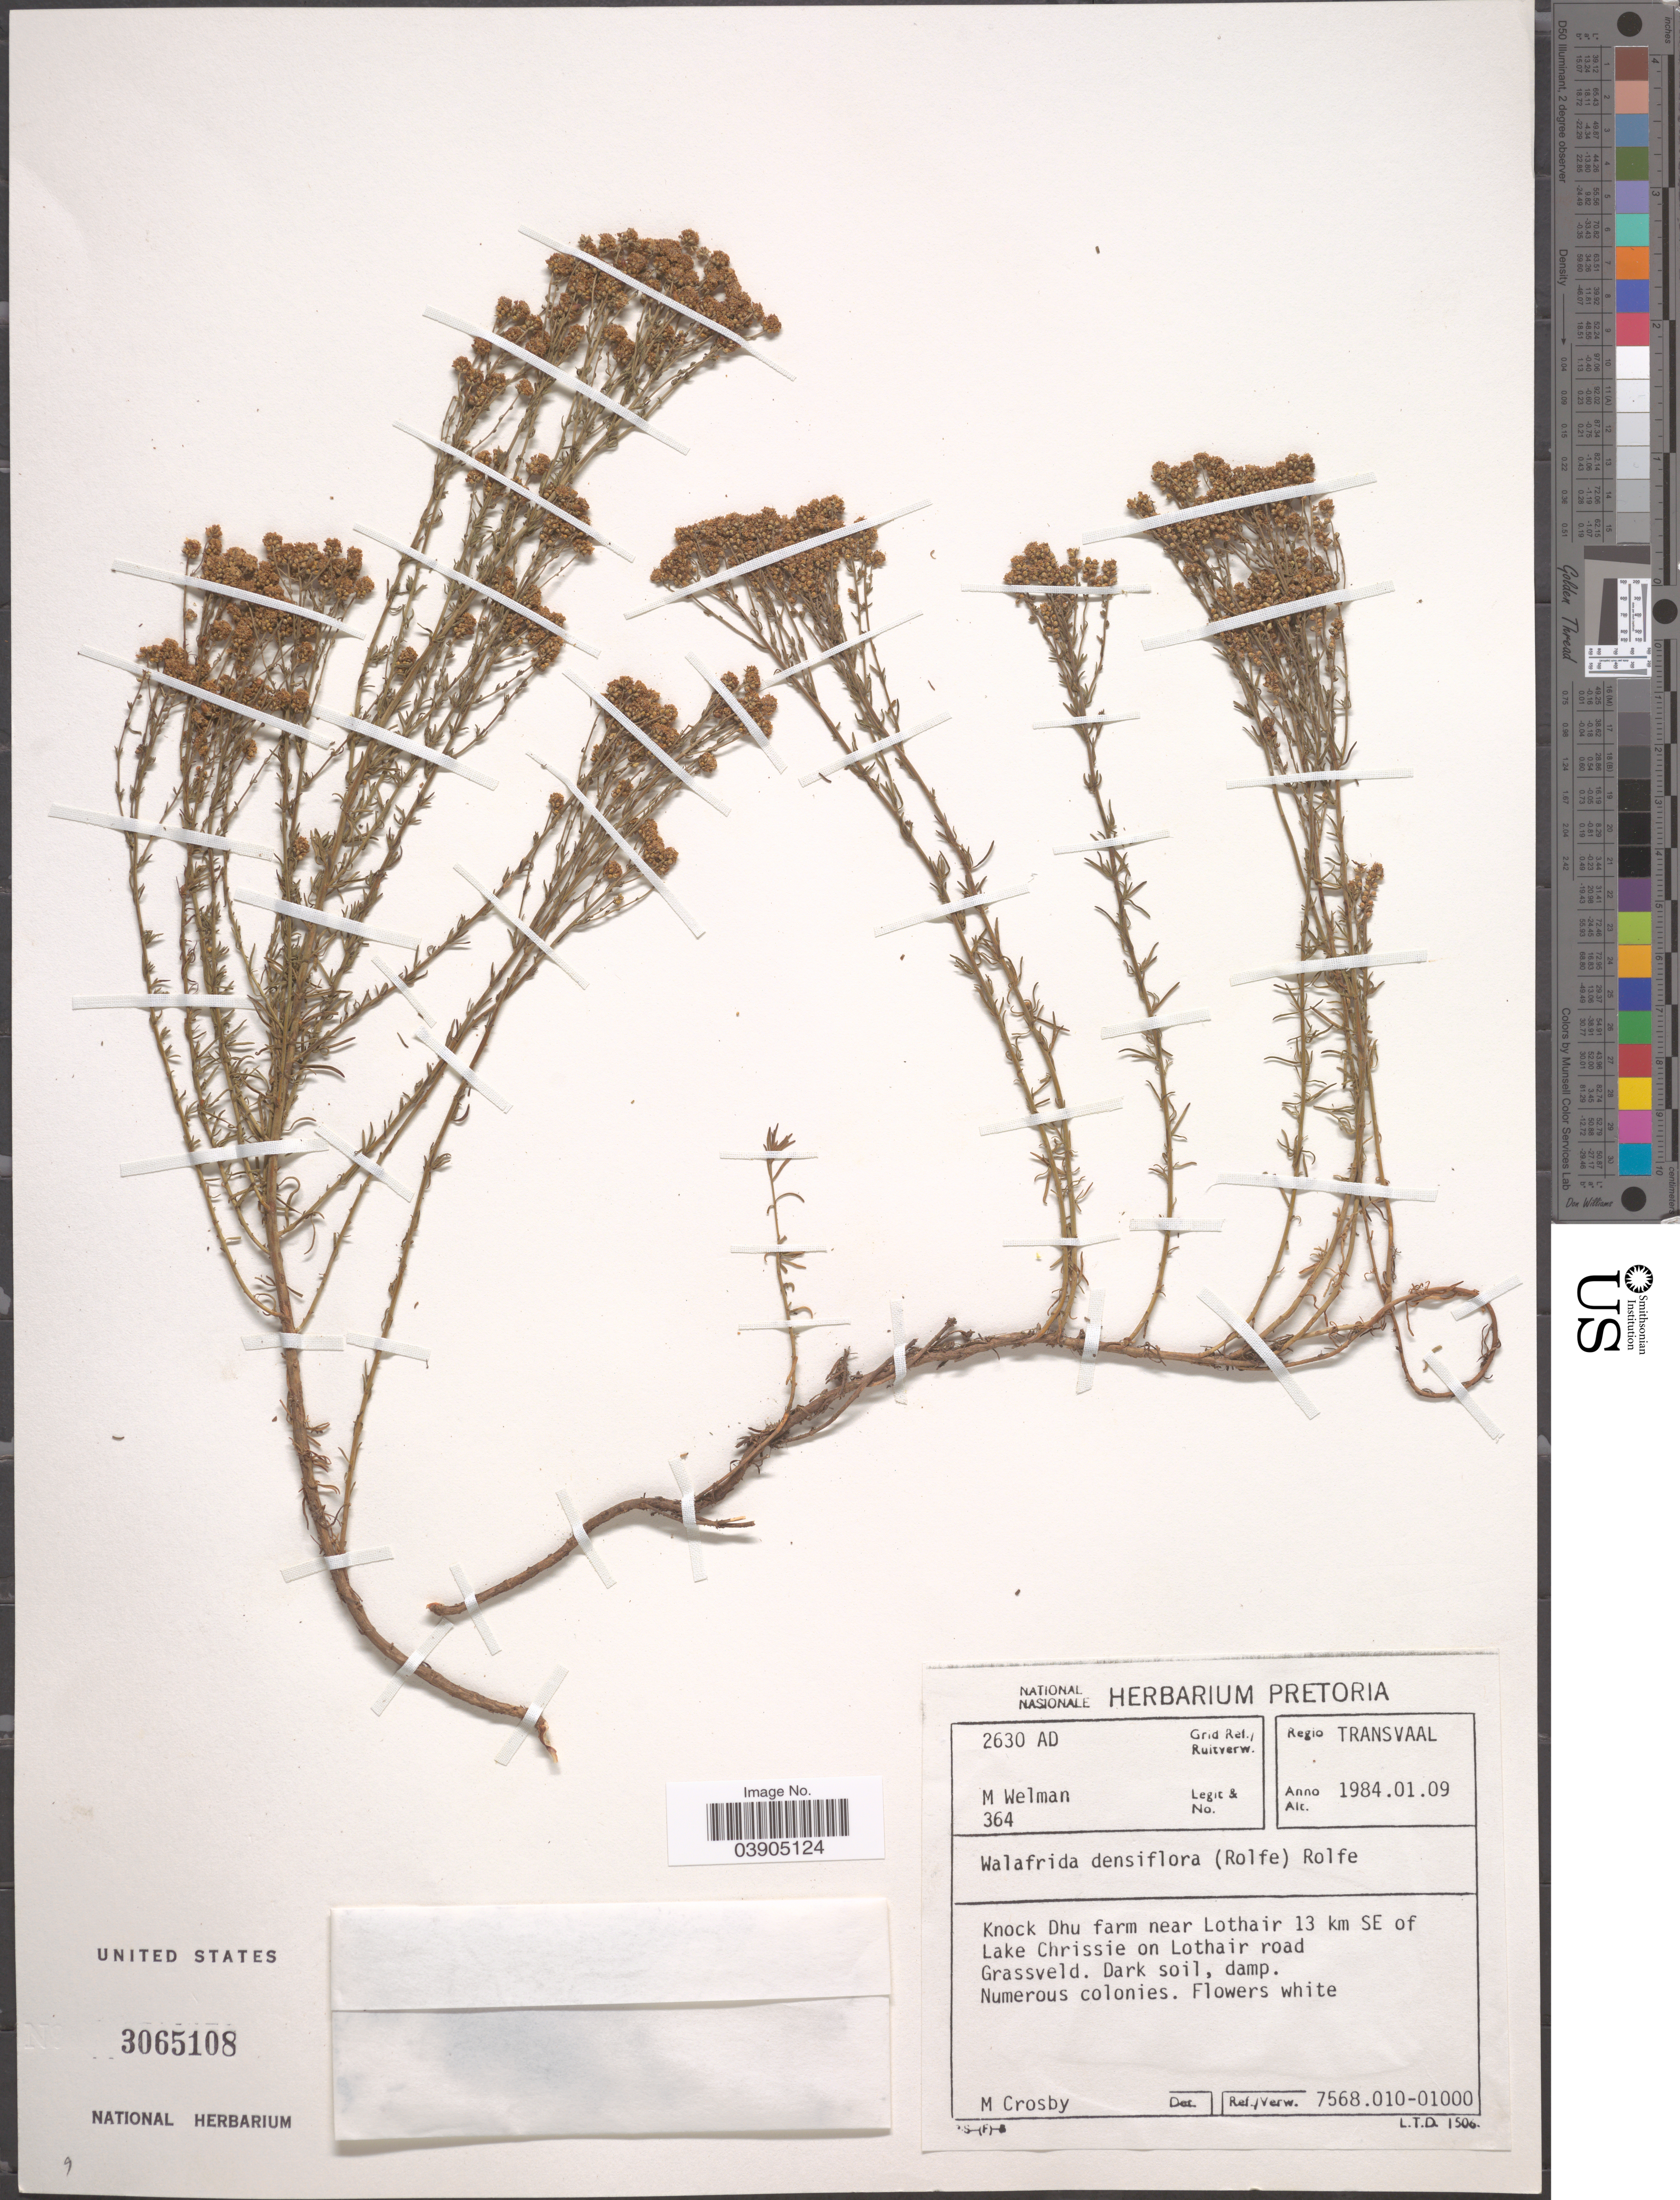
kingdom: Plantae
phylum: Tracheophyta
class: Magnoliopsida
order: Lamiales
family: Scrophulariaceae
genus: Selago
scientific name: Selago densiflora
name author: Rolfe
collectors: M. Welman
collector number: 364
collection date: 1984-01-09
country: South Africa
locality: Grid Ref./ Ruitverw. 2630 AD. Regio Transvaal. Knock Dhu farm near Lothair 13 km SE of Lake Chrissie on Lothair road Grassveld.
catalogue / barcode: US 3065108